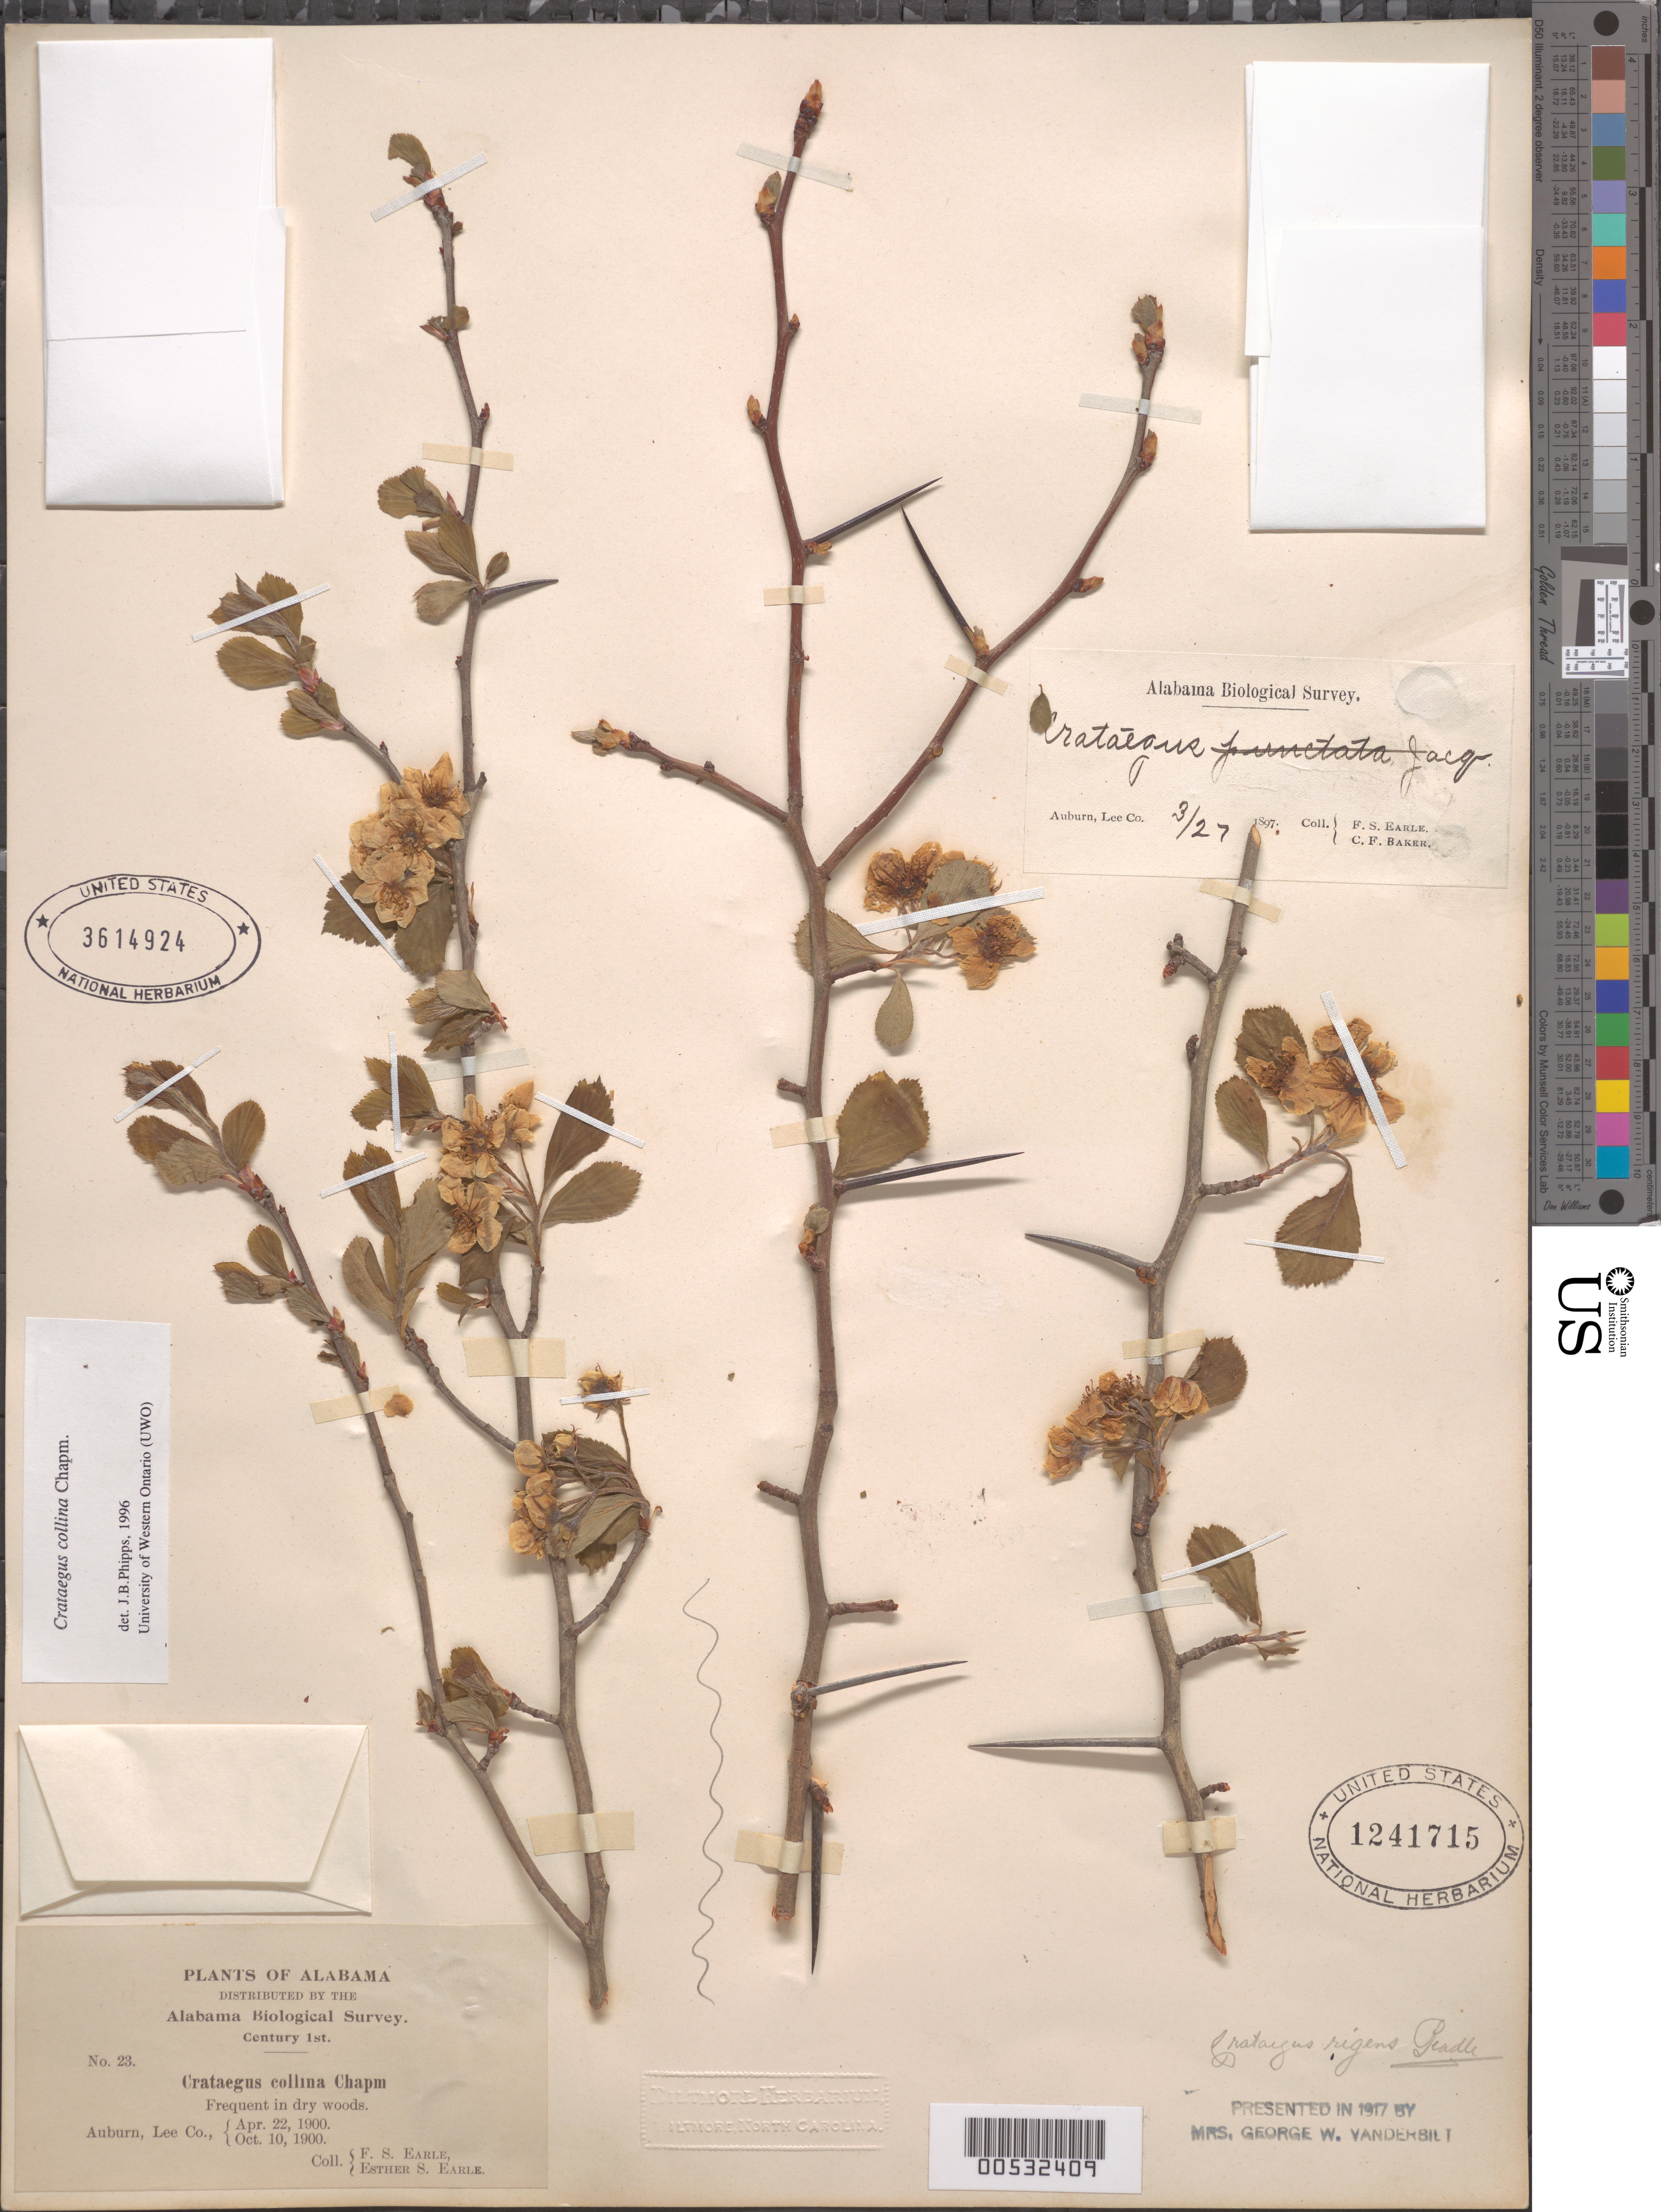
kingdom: Plantae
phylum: Tracheophyta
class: Magnoliopsida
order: Rosales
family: Rosaceae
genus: Crataegus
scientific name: Crataegus collina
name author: Chapm.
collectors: F. S. Earle & E. S. Earle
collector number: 23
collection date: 1900-04-22,1900-10-10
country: United States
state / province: Alabama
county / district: Lee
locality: Ashburn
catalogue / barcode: US 3614924-2